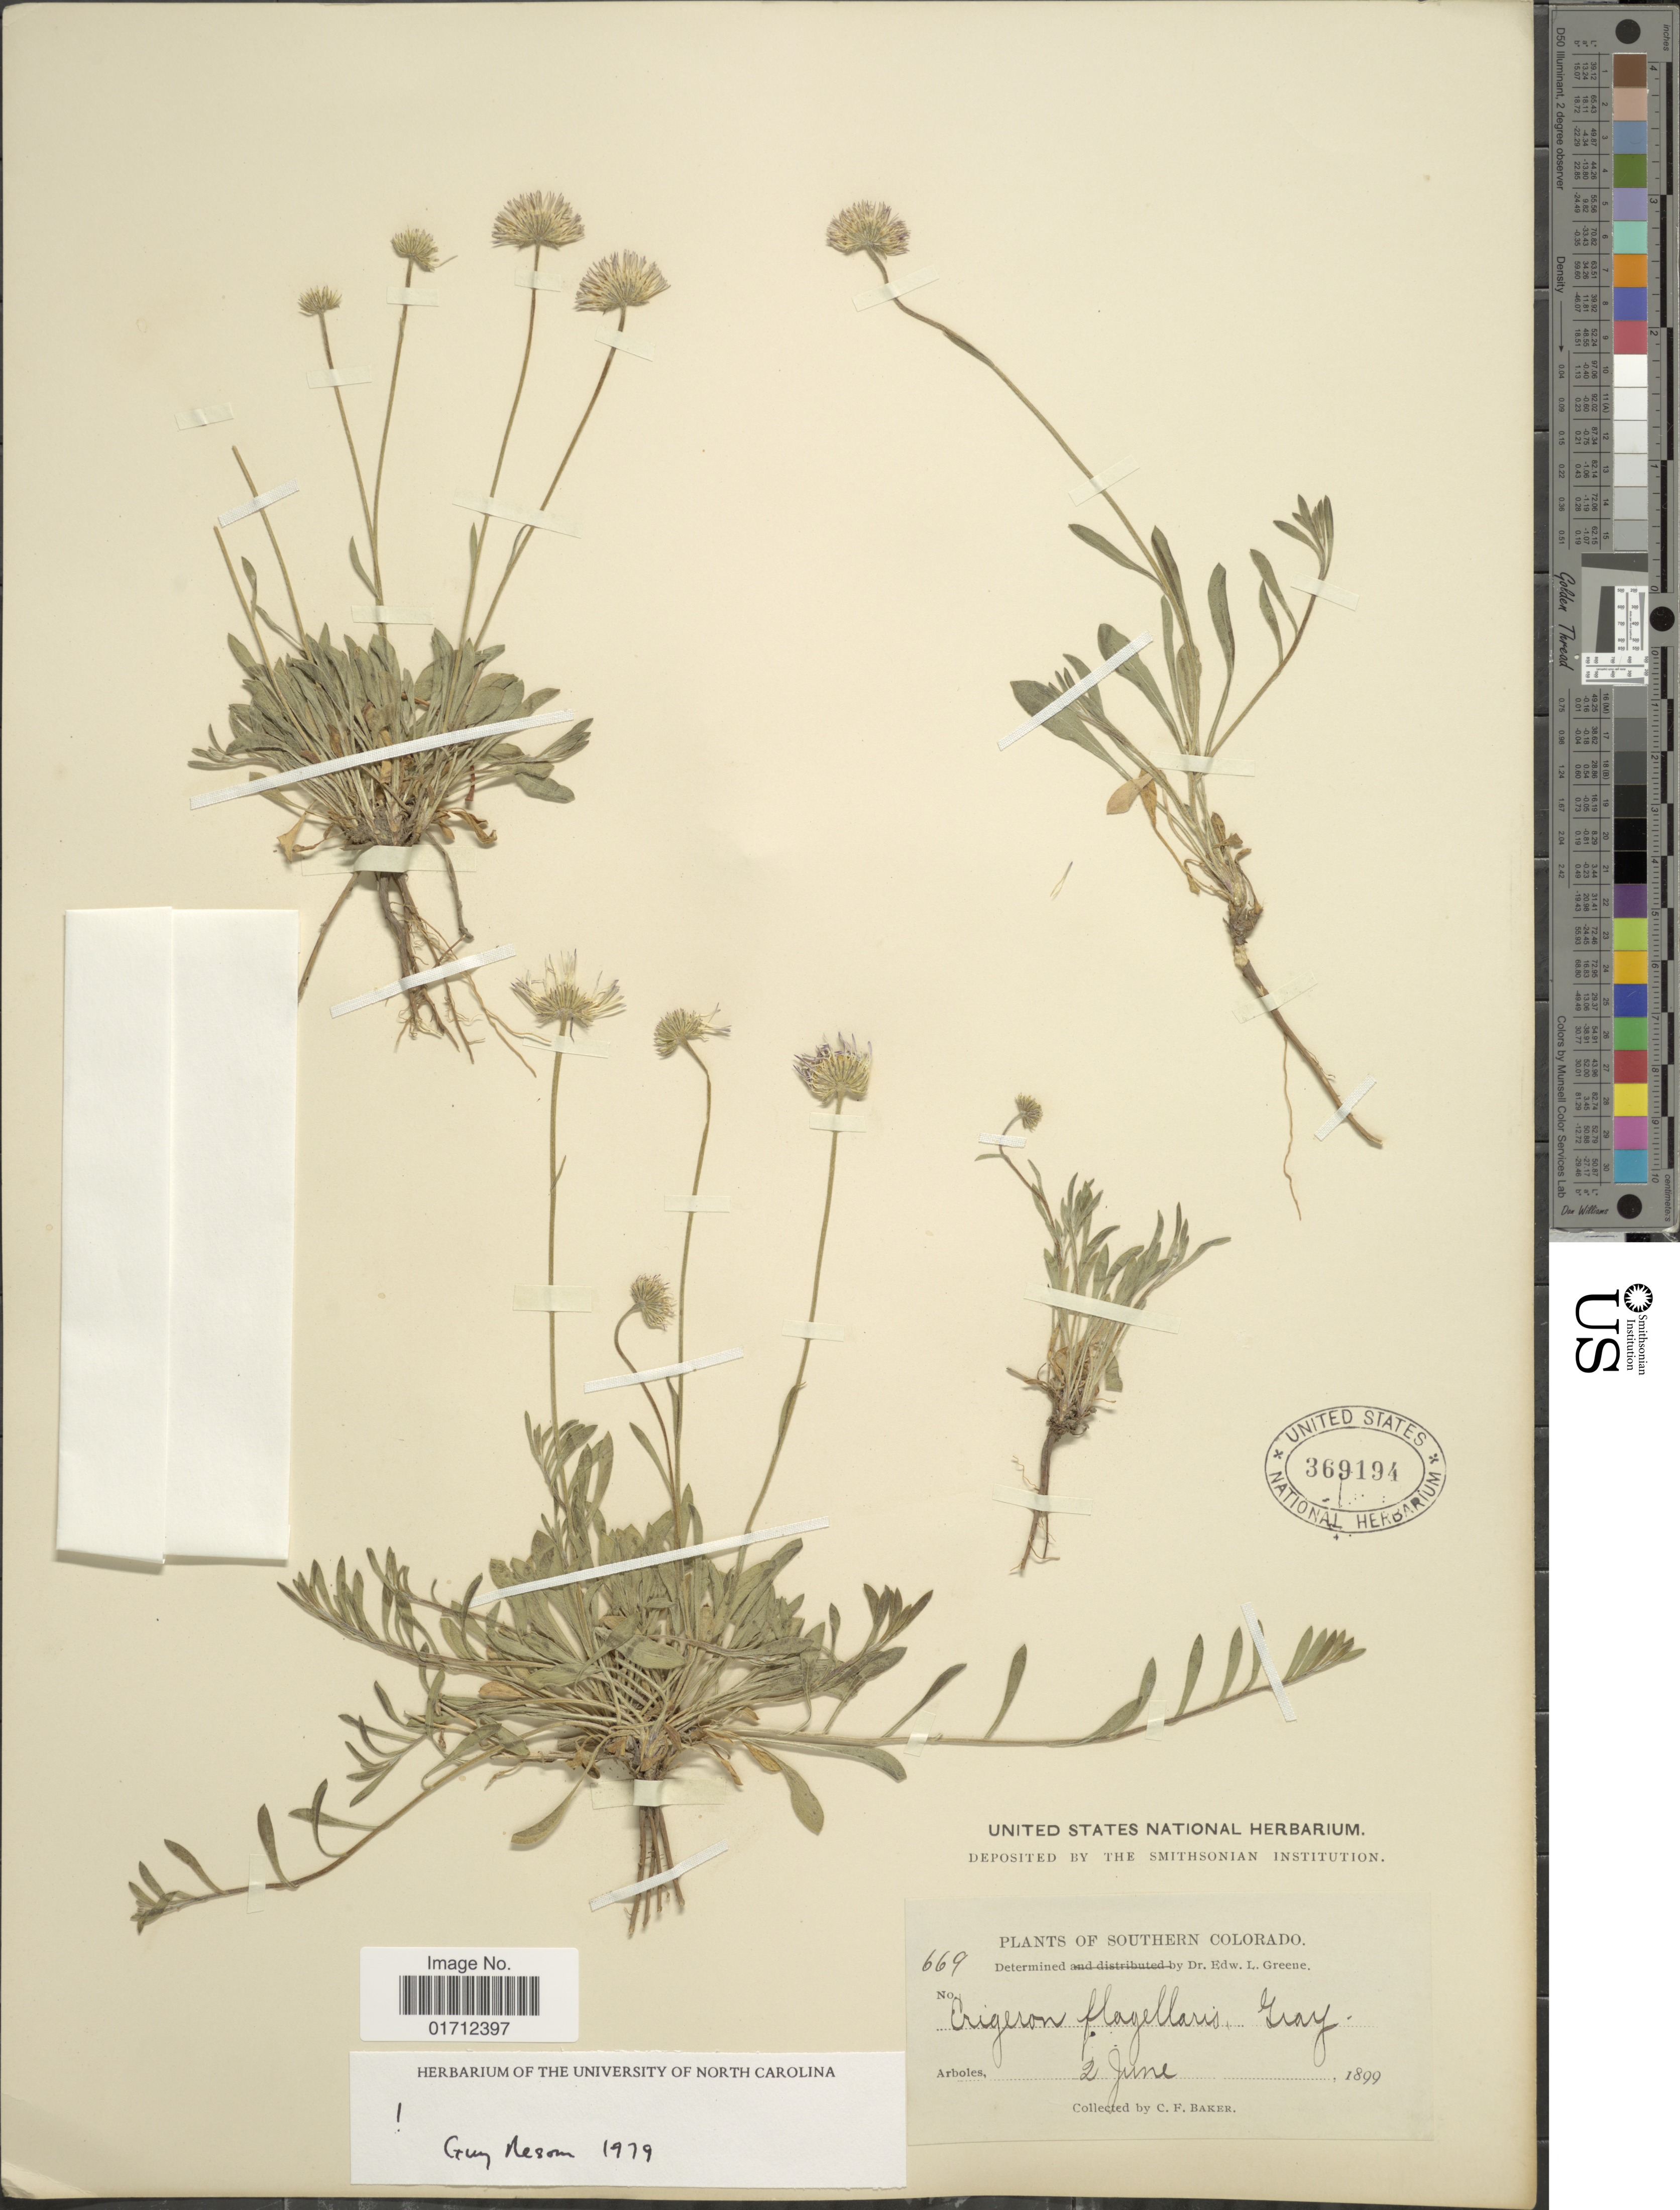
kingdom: Plantae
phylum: Tracheophyta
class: Magnoliopsida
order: Asterales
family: Asteraceae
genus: Erigeron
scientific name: Erigeron flagellaris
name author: A. Gray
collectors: C. F. Baker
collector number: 669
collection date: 1899-06-02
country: United States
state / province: Colorado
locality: Southern Colorado, Arboles.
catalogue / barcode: US 369194